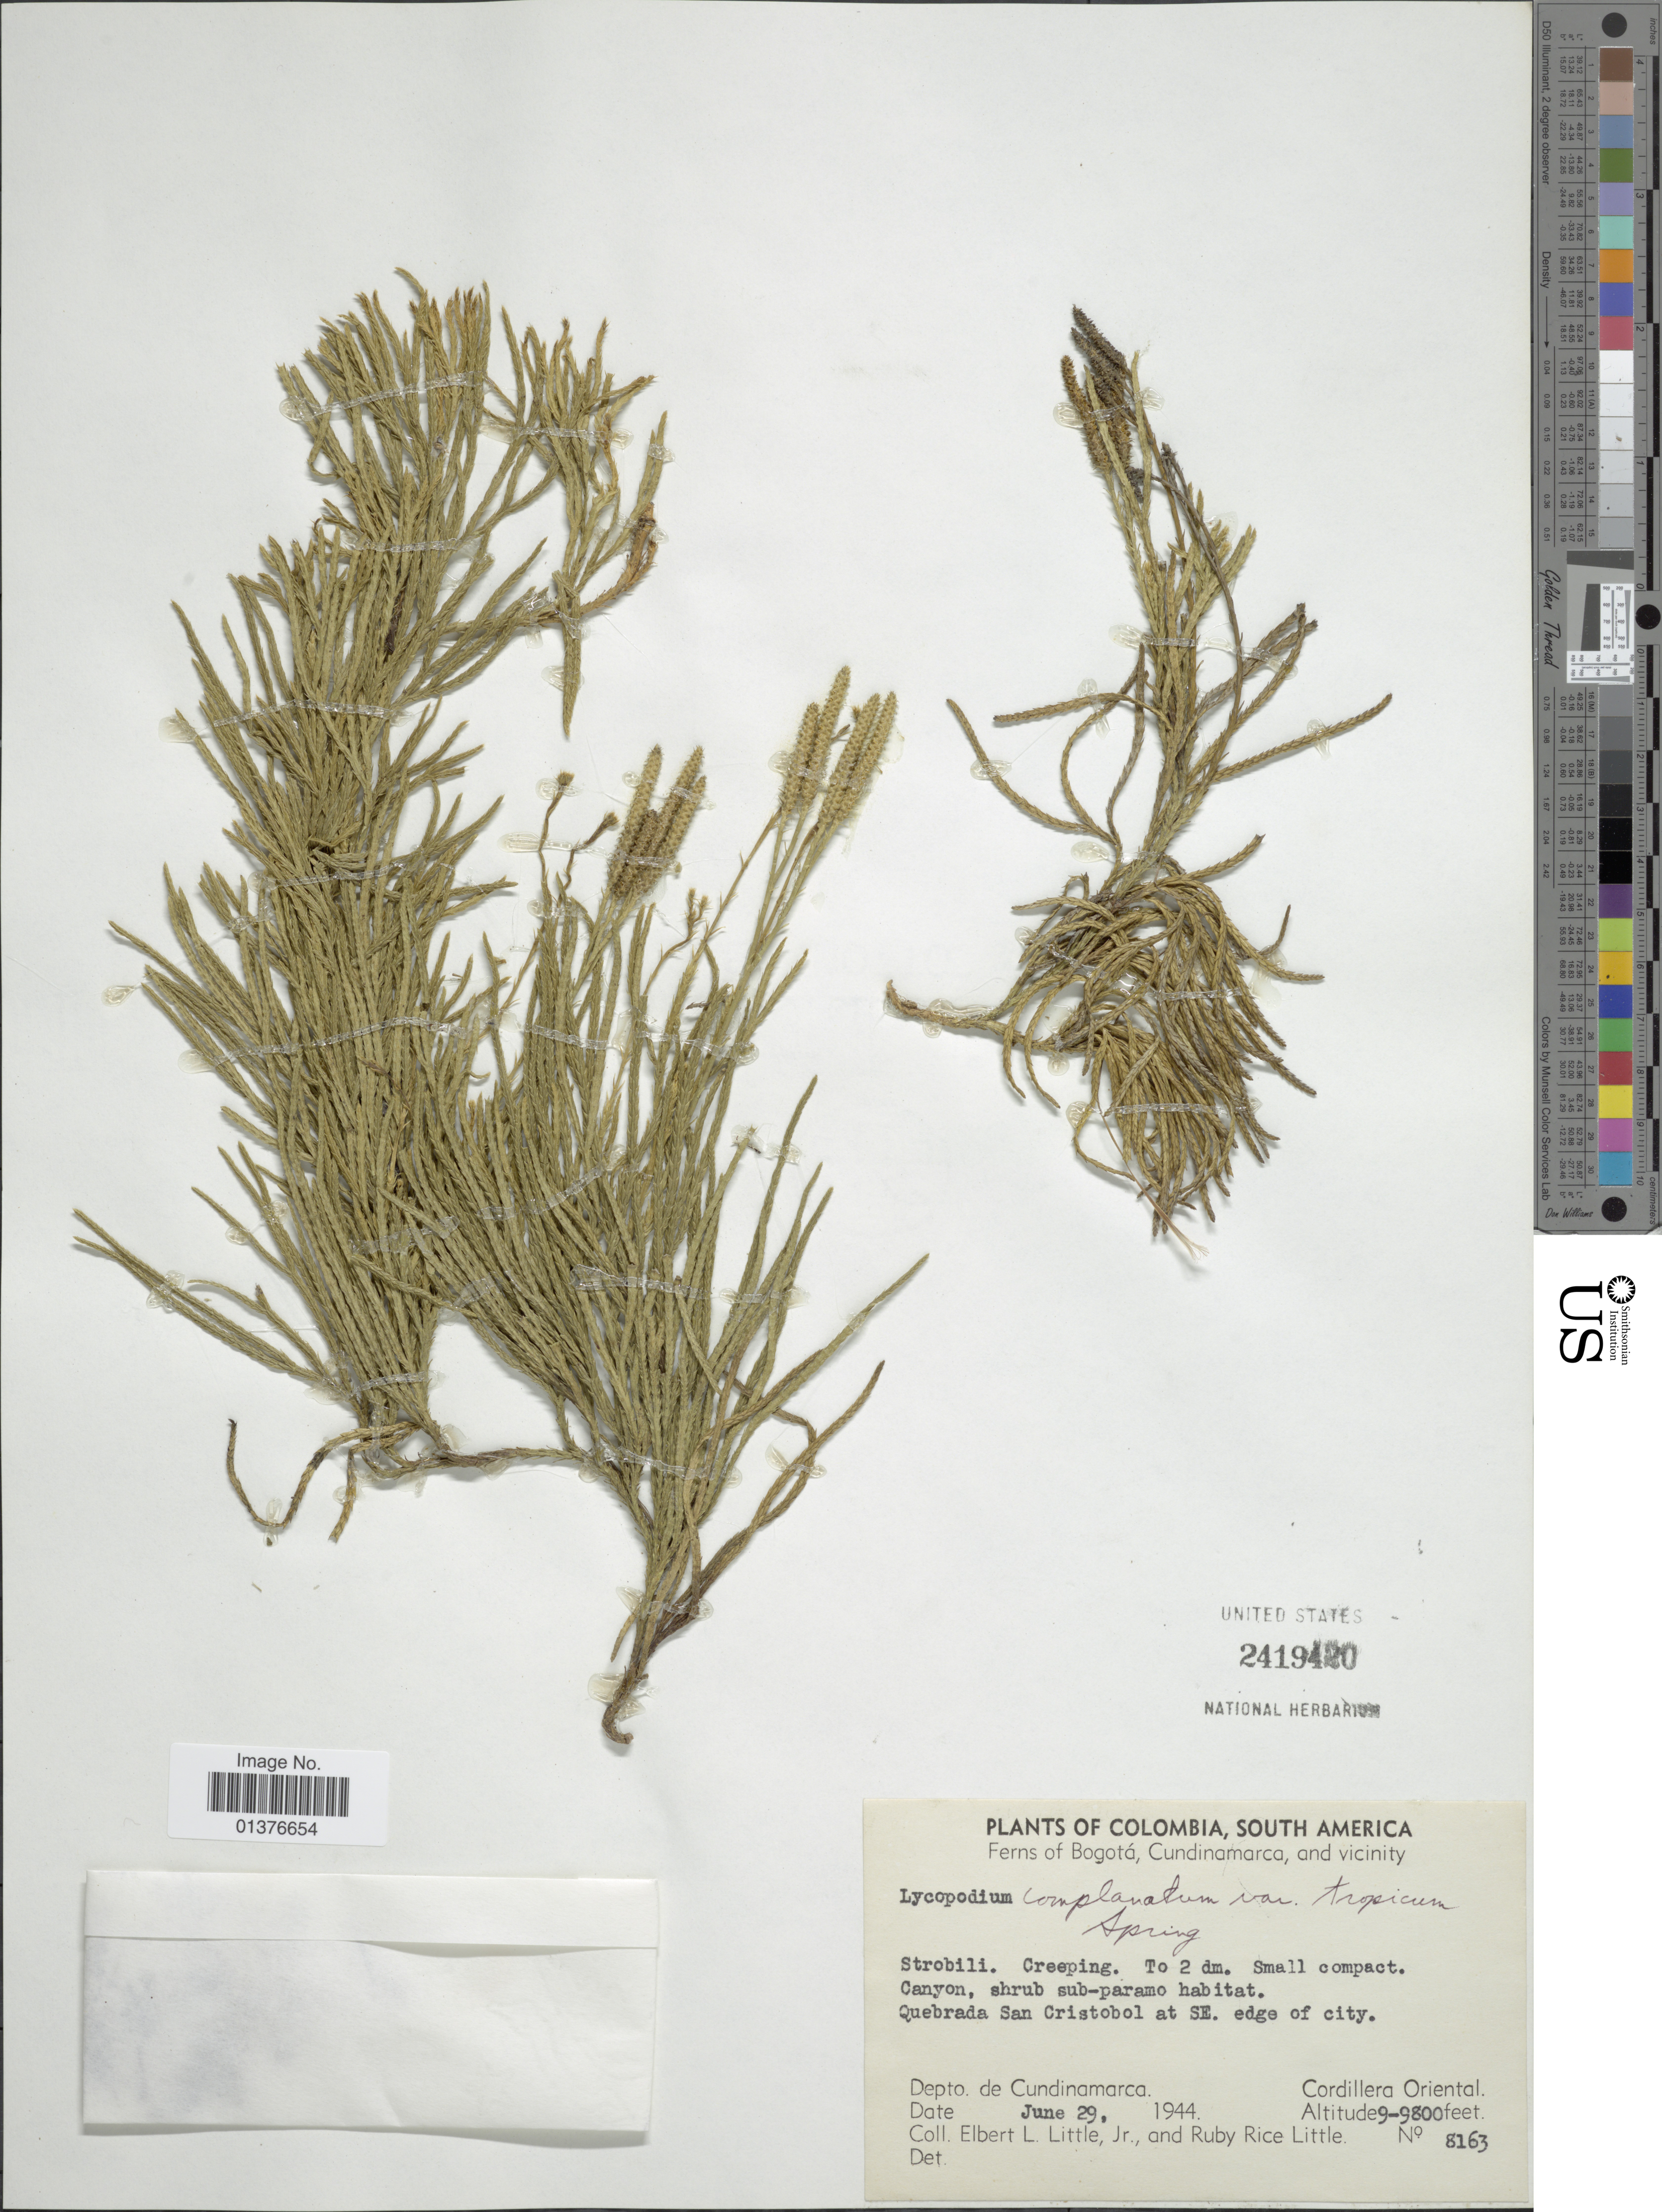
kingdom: Plantae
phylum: Tracheophyta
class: Lycopodiopsida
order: Lycopodiales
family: Lycopodiaceae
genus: Diphasiastrum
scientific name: Diphasiastrum thyoides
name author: (Humb. & Bonpl. ex Willd.) Holub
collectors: E. L. Little & R. R. Little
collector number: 8163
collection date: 1944-06-29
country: Colombia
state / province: Cundinamarca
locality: Quebrada San Cristobal at SE edge of city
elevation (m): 2743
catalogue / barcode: US 2419420